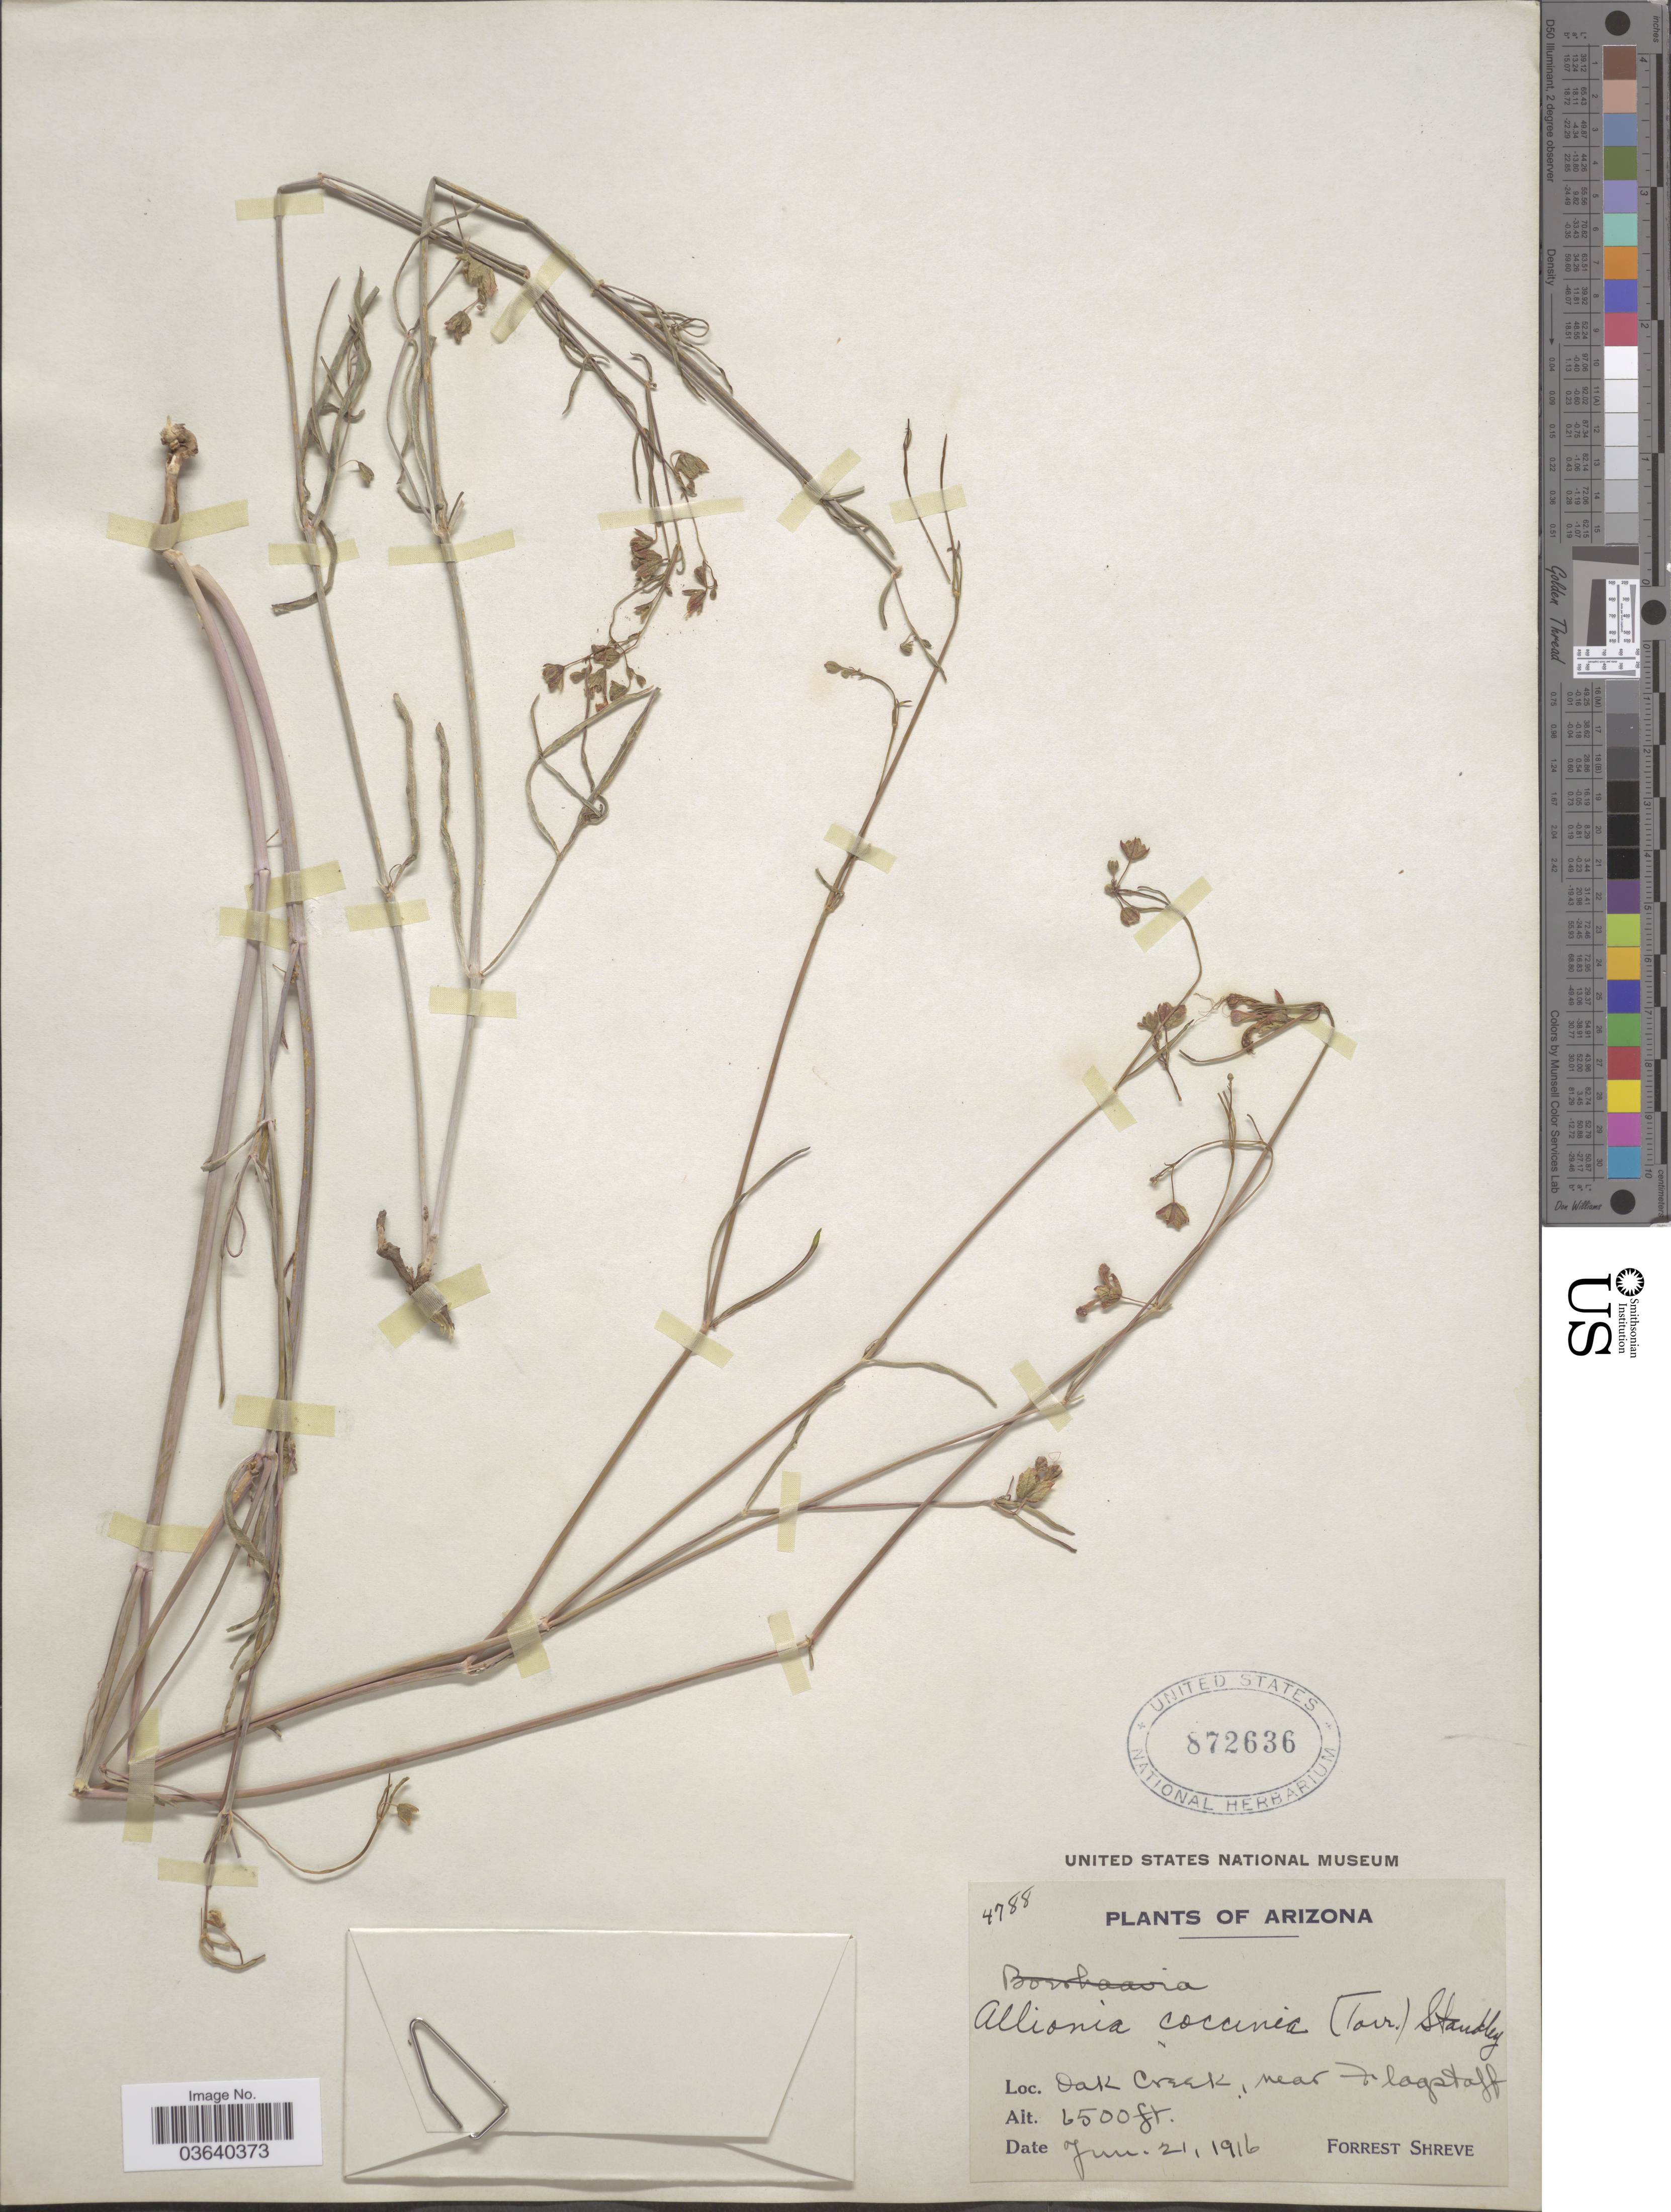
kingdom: Plantae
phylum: Tracheophyta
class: Magnoliopsida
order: Caryophyllales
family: Nyctaginaceae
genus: Mirabilis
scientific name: Mirabilis coccinea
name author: (Torr.) Benth. & Hook. f.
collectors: F. Shreve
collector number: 4788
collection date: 1916-06-21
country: United States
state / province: Arizona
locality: Oak Creek, near Flagstaff.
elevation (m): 1981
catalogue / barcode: US 872636